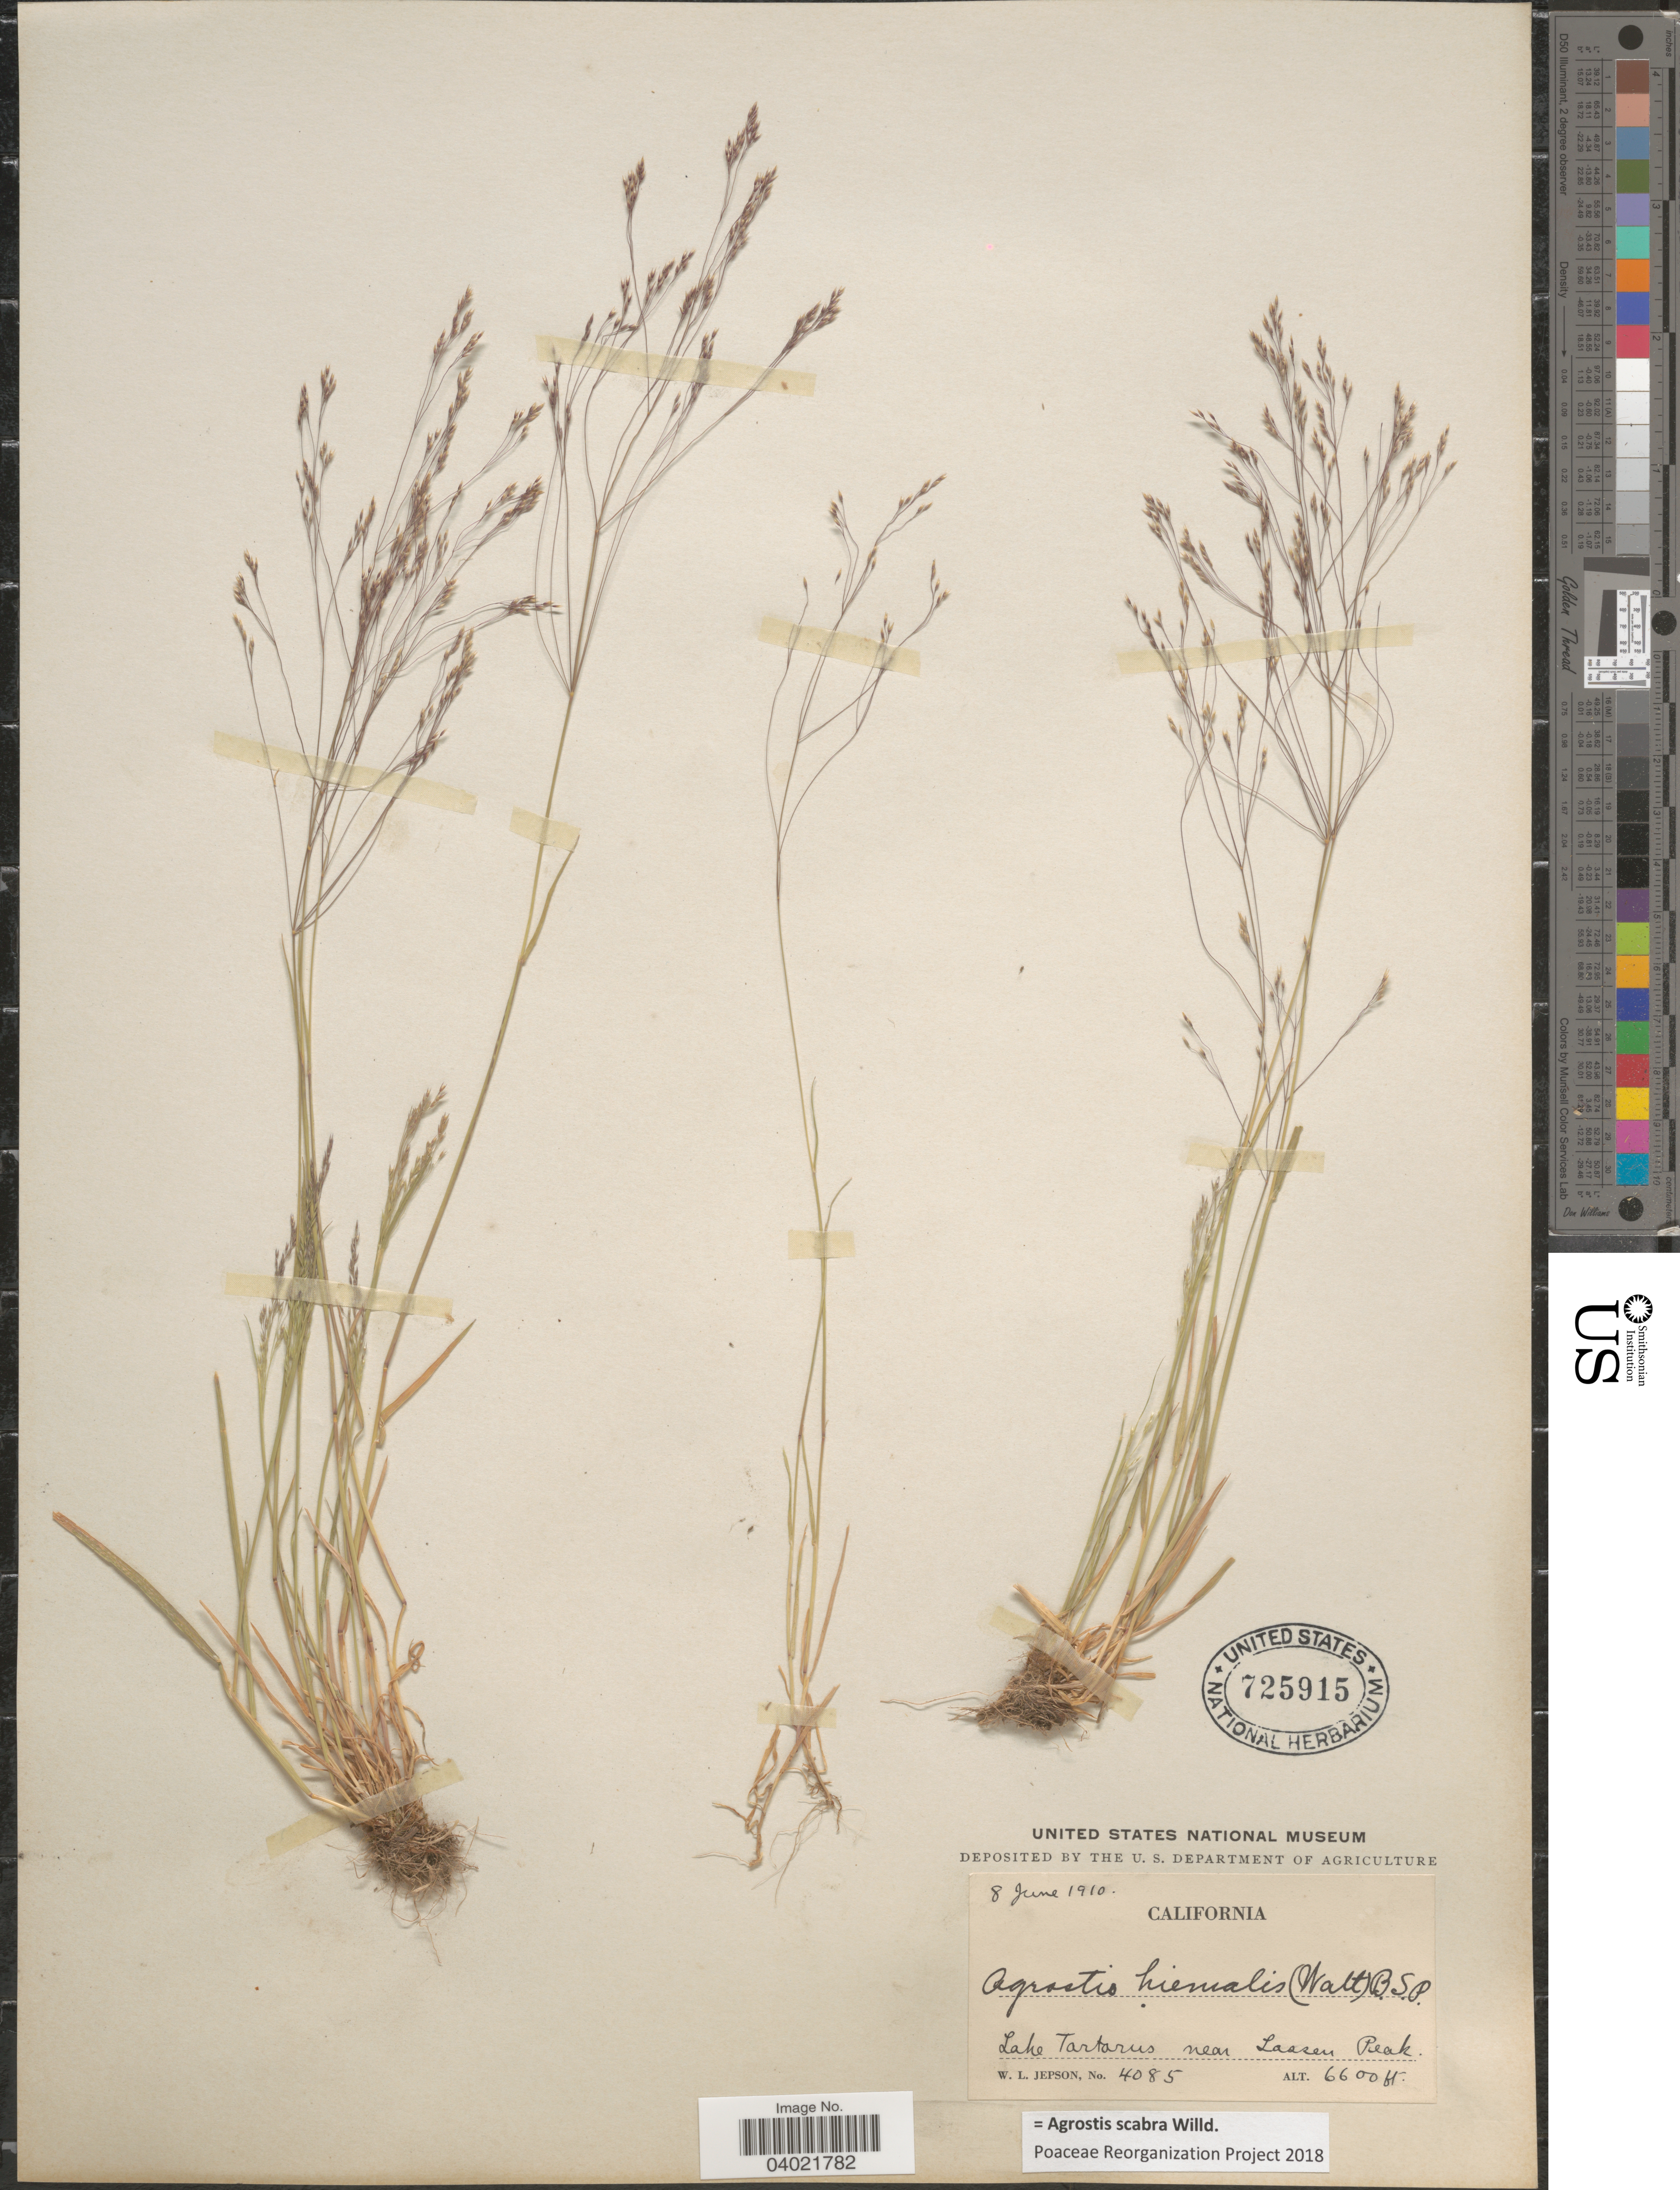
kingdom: Plantae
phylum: Tracheophyta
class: Liliopsida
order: Poales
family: Poaceae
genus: Agrostis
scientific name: Agrostis scabra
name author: Willd.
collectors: W. L. Jepson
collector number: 4085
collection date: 1910-06-08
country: United States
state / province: California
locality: Lake Tartarus near Lassen Peak.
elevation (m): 2012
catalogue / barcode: US 725915